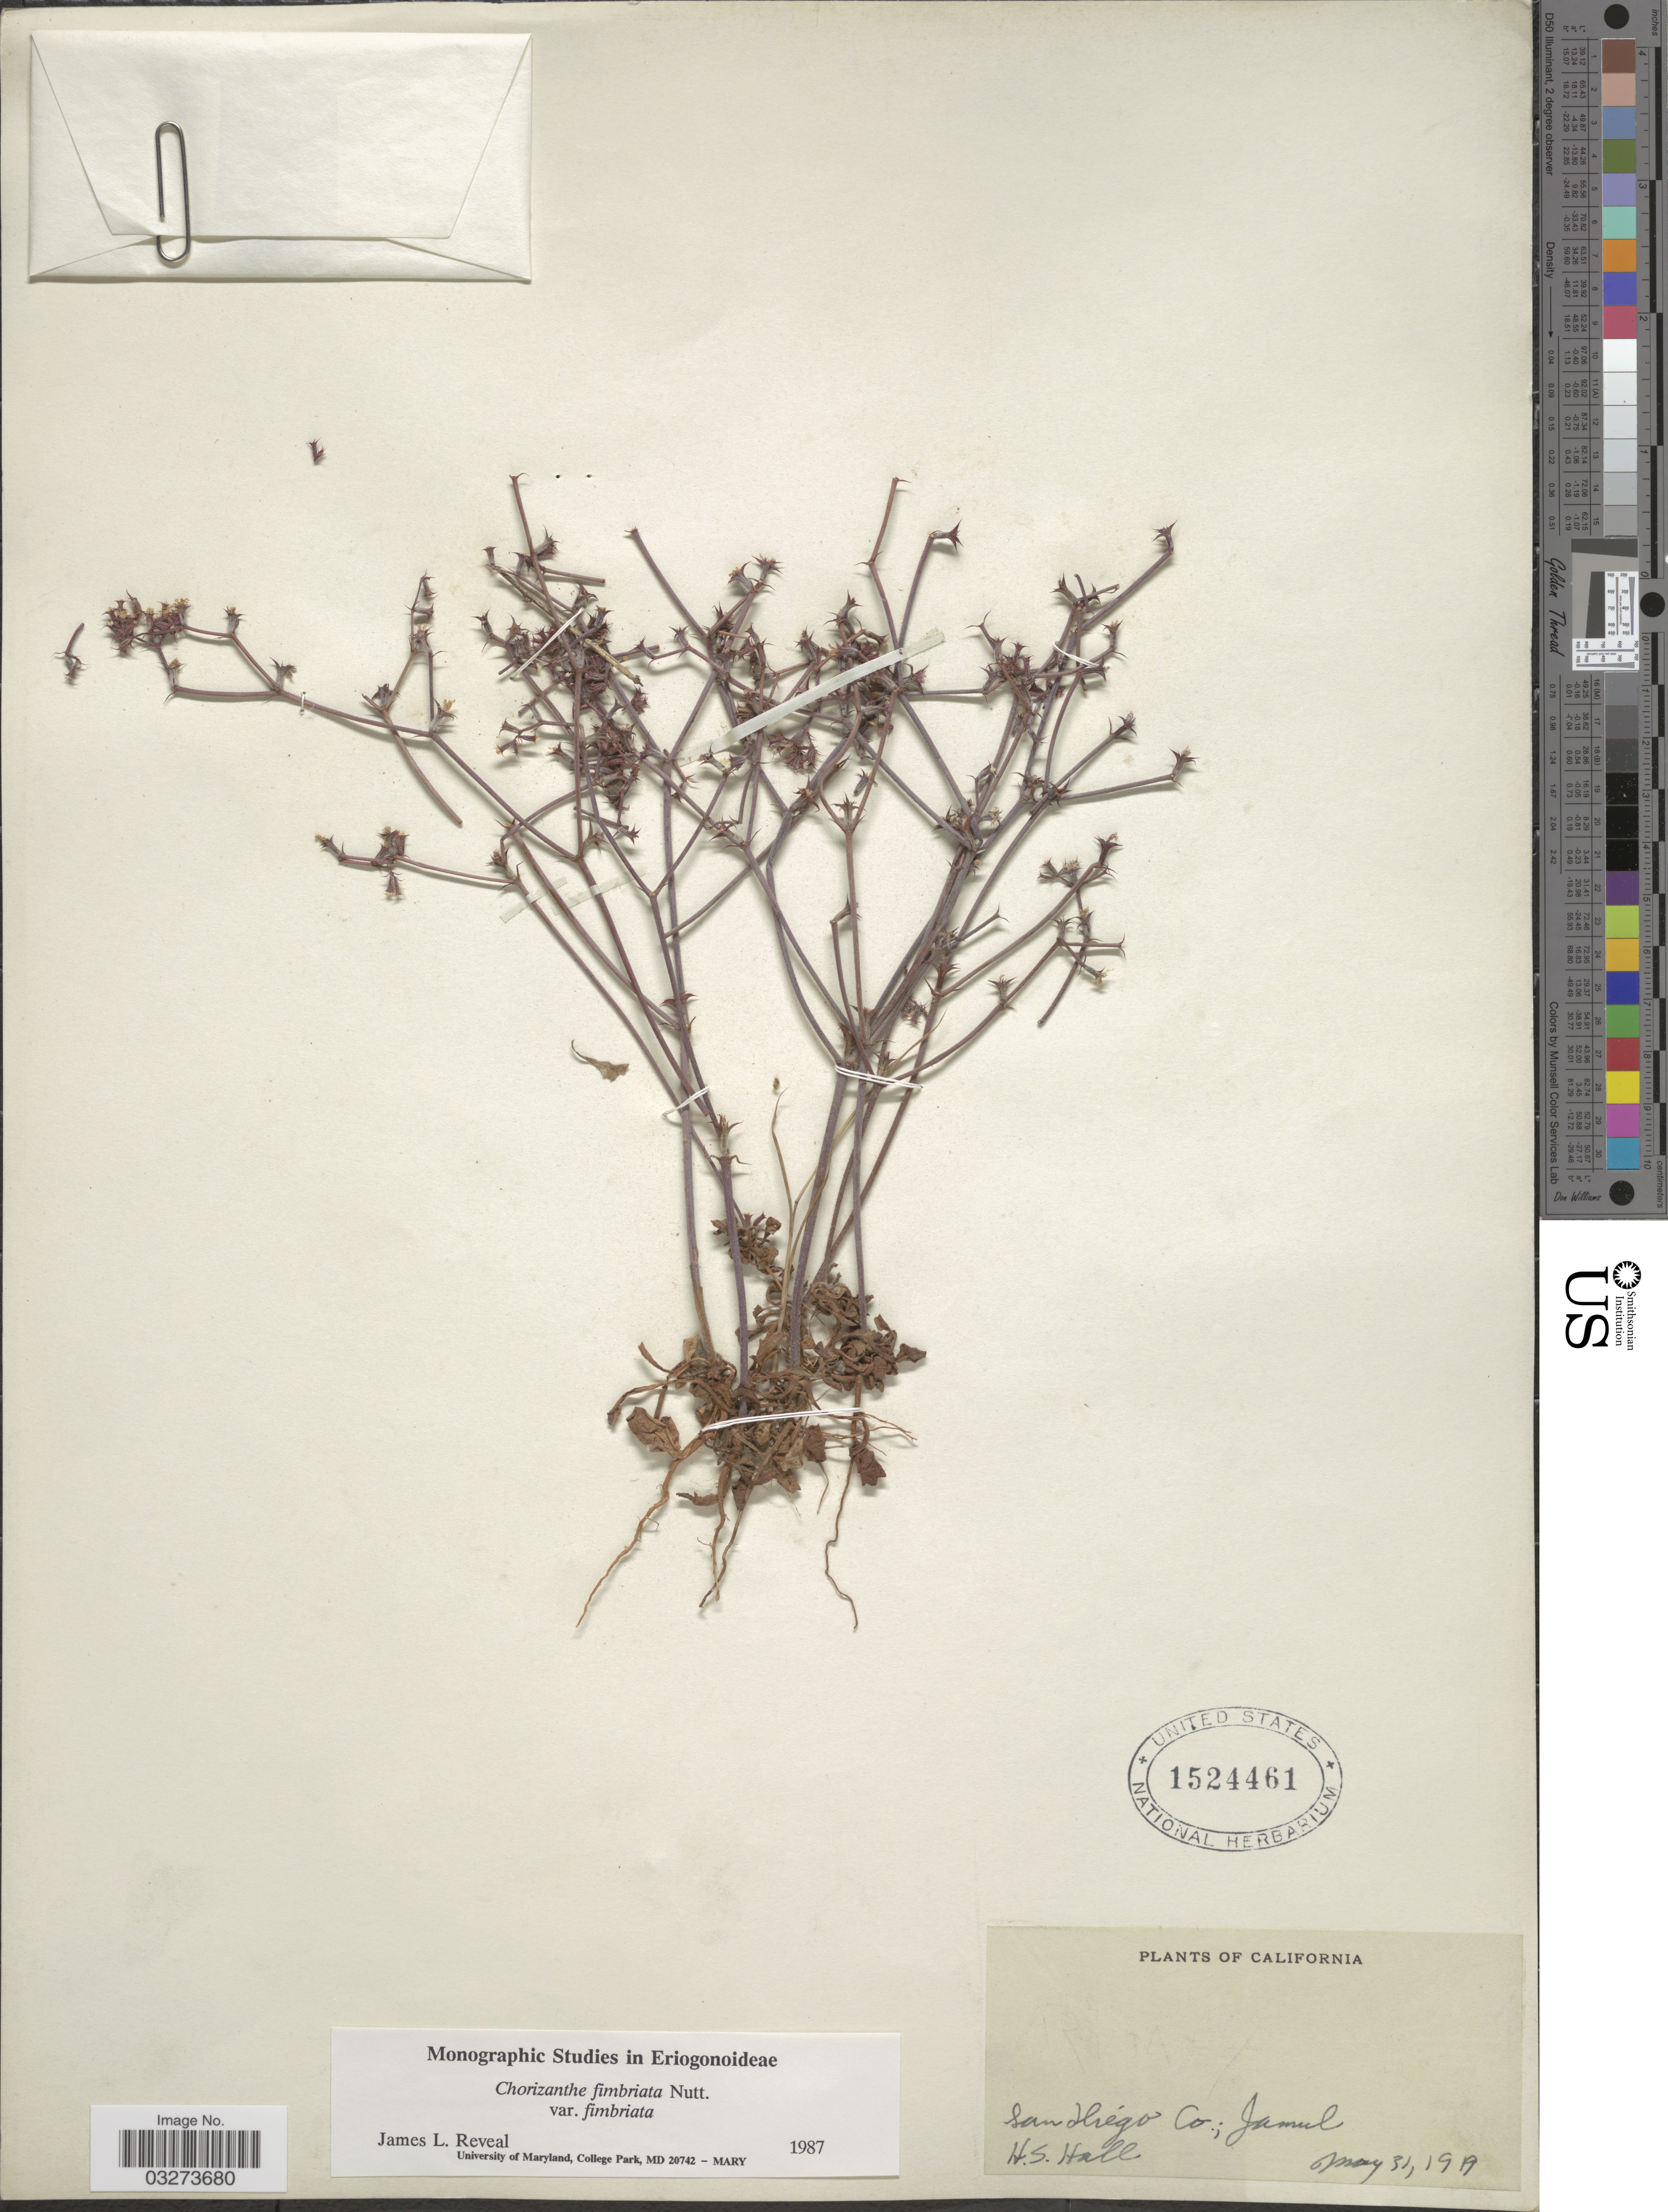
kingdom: Plantae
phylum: Tracheophyta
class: Magnoliopsida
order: Caryophyllales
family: Polygonaceae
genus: Chorizanthe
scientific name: Chorizanthe leptotheca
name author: Goodman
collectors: H. Hall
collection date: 1919-05-31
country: United States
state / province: California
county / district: San Diego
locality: San Diego Co.; Jamul.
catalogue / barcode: US 1524461